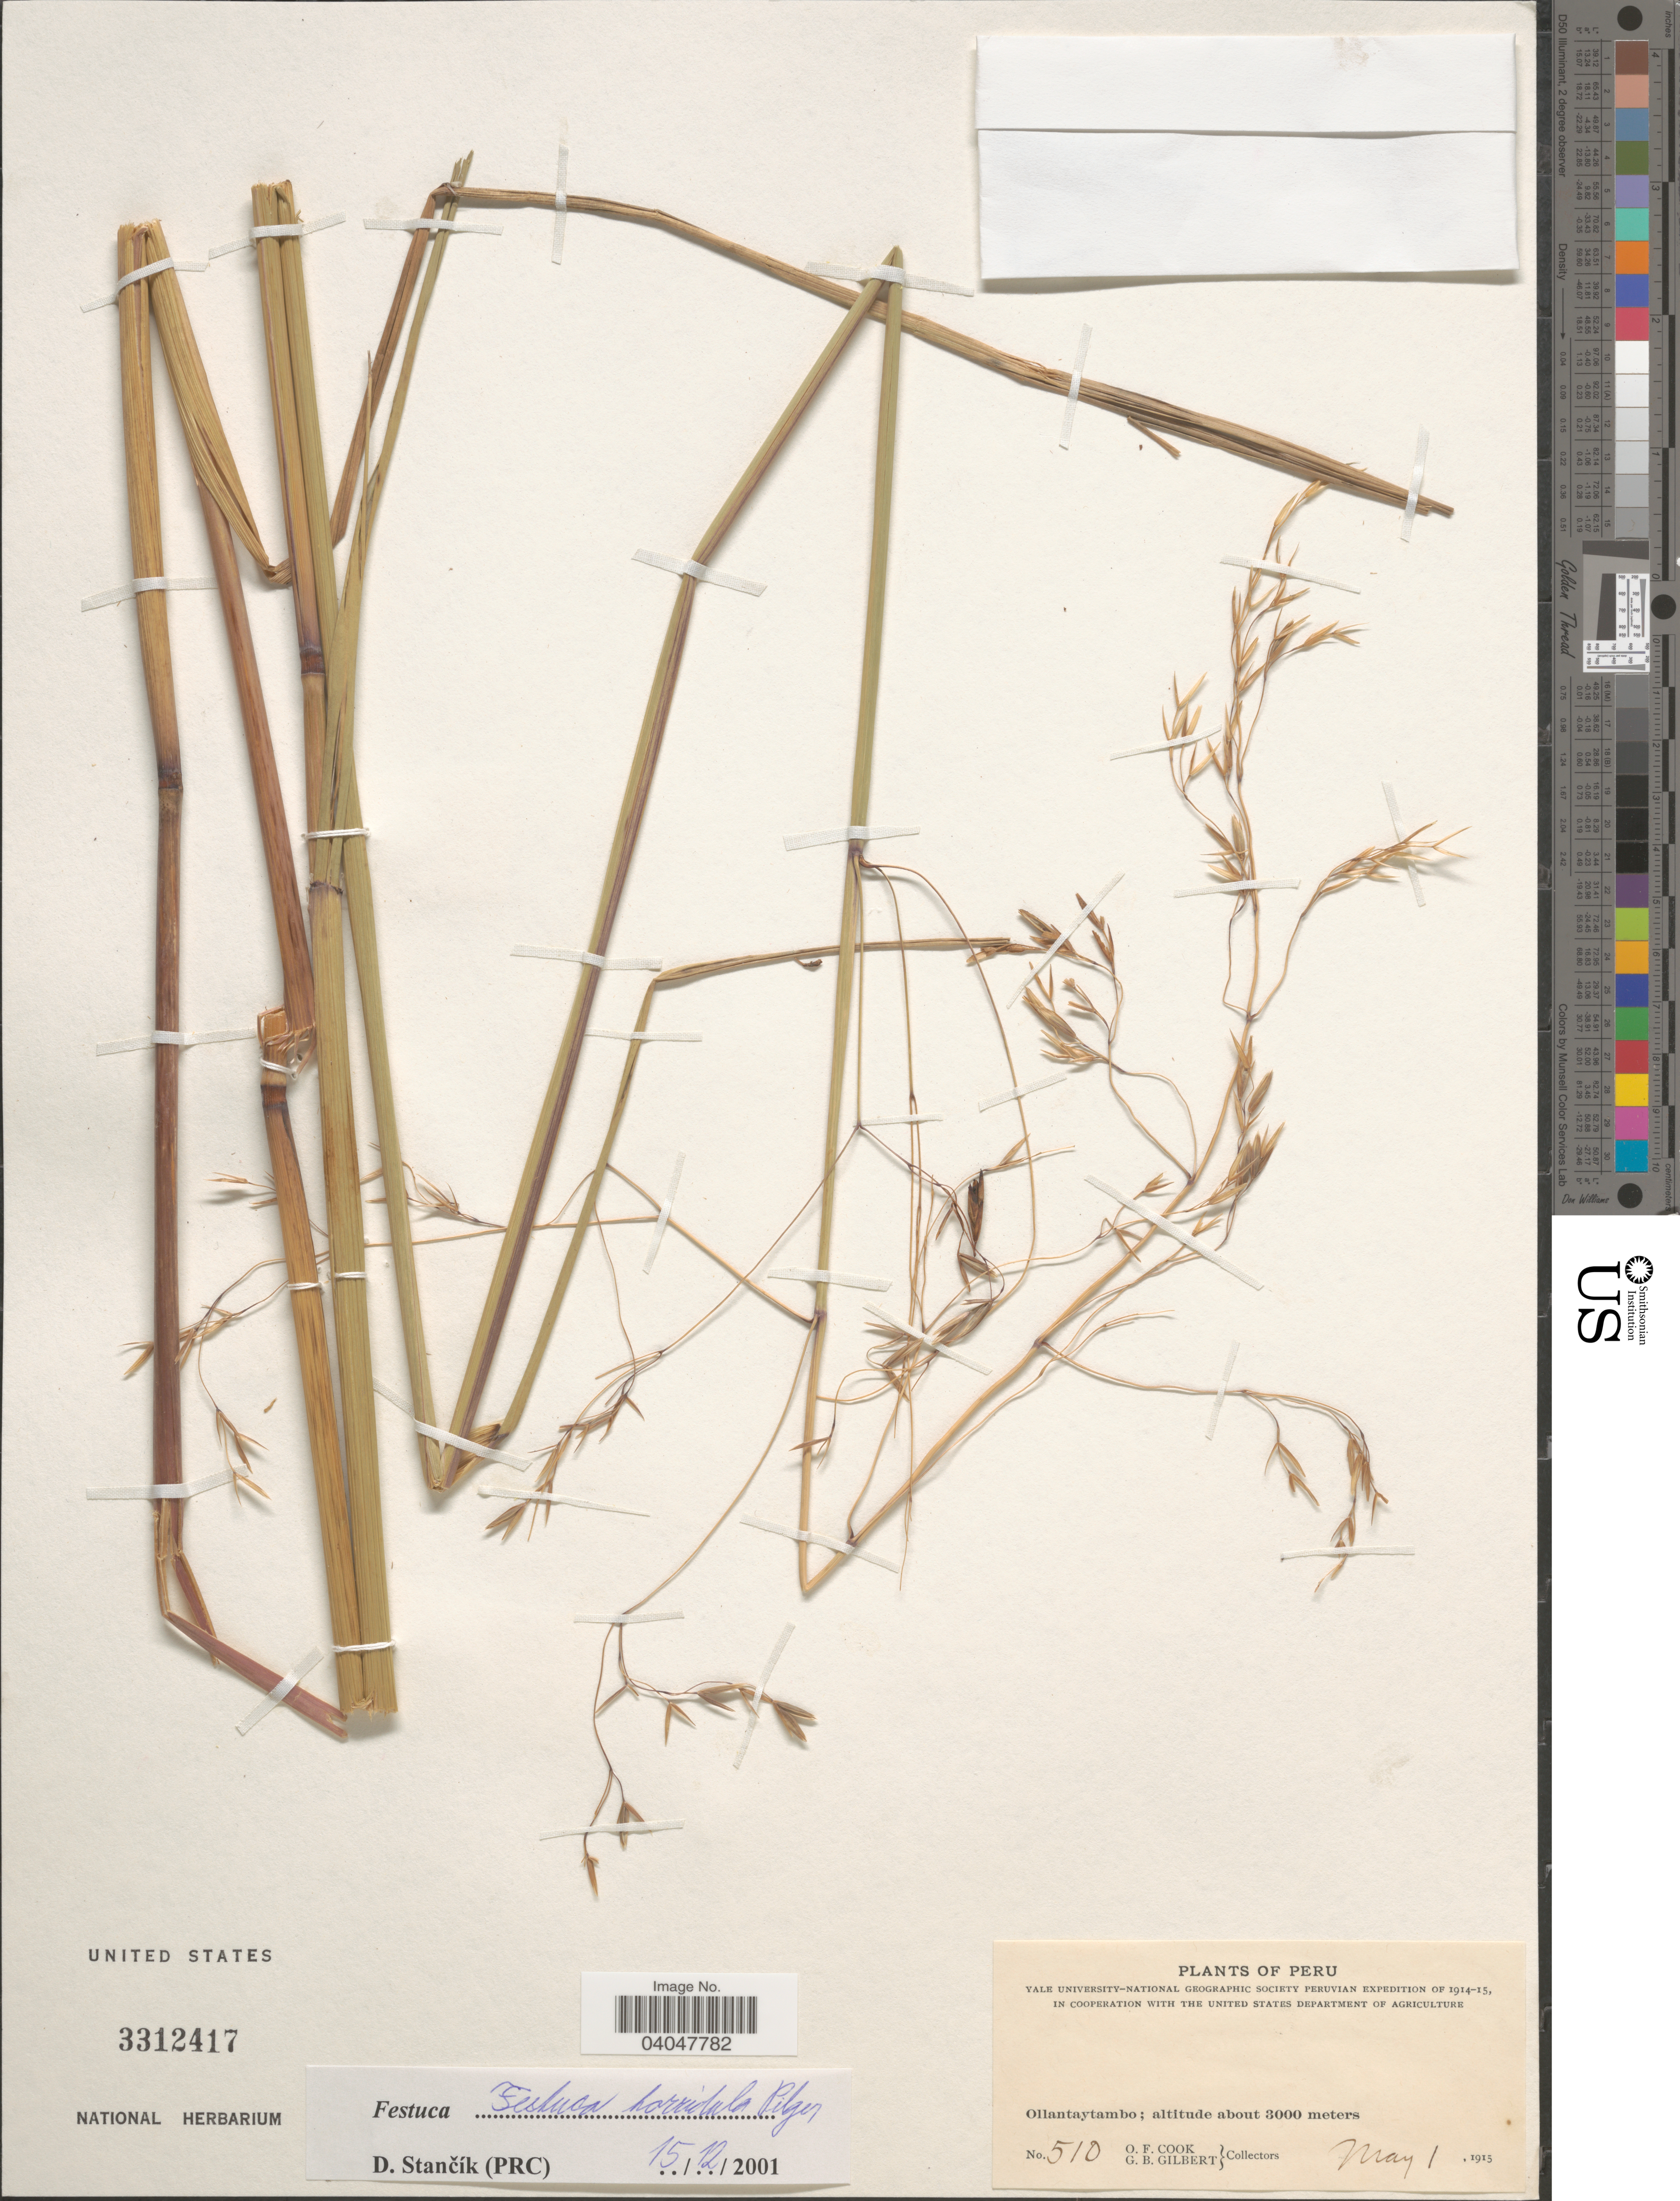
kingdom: Plantae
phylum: Tracheophyta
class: Liliopsida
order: Poales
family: Poaceae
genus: Festuca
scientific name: Festuca horridula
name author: Pilg.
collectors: O. F. Cook & G. B. Gilbert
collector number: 510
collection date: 1915-05-01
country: Peru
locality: Ollantaytambo.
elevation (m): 3000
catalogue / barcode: US 3312417